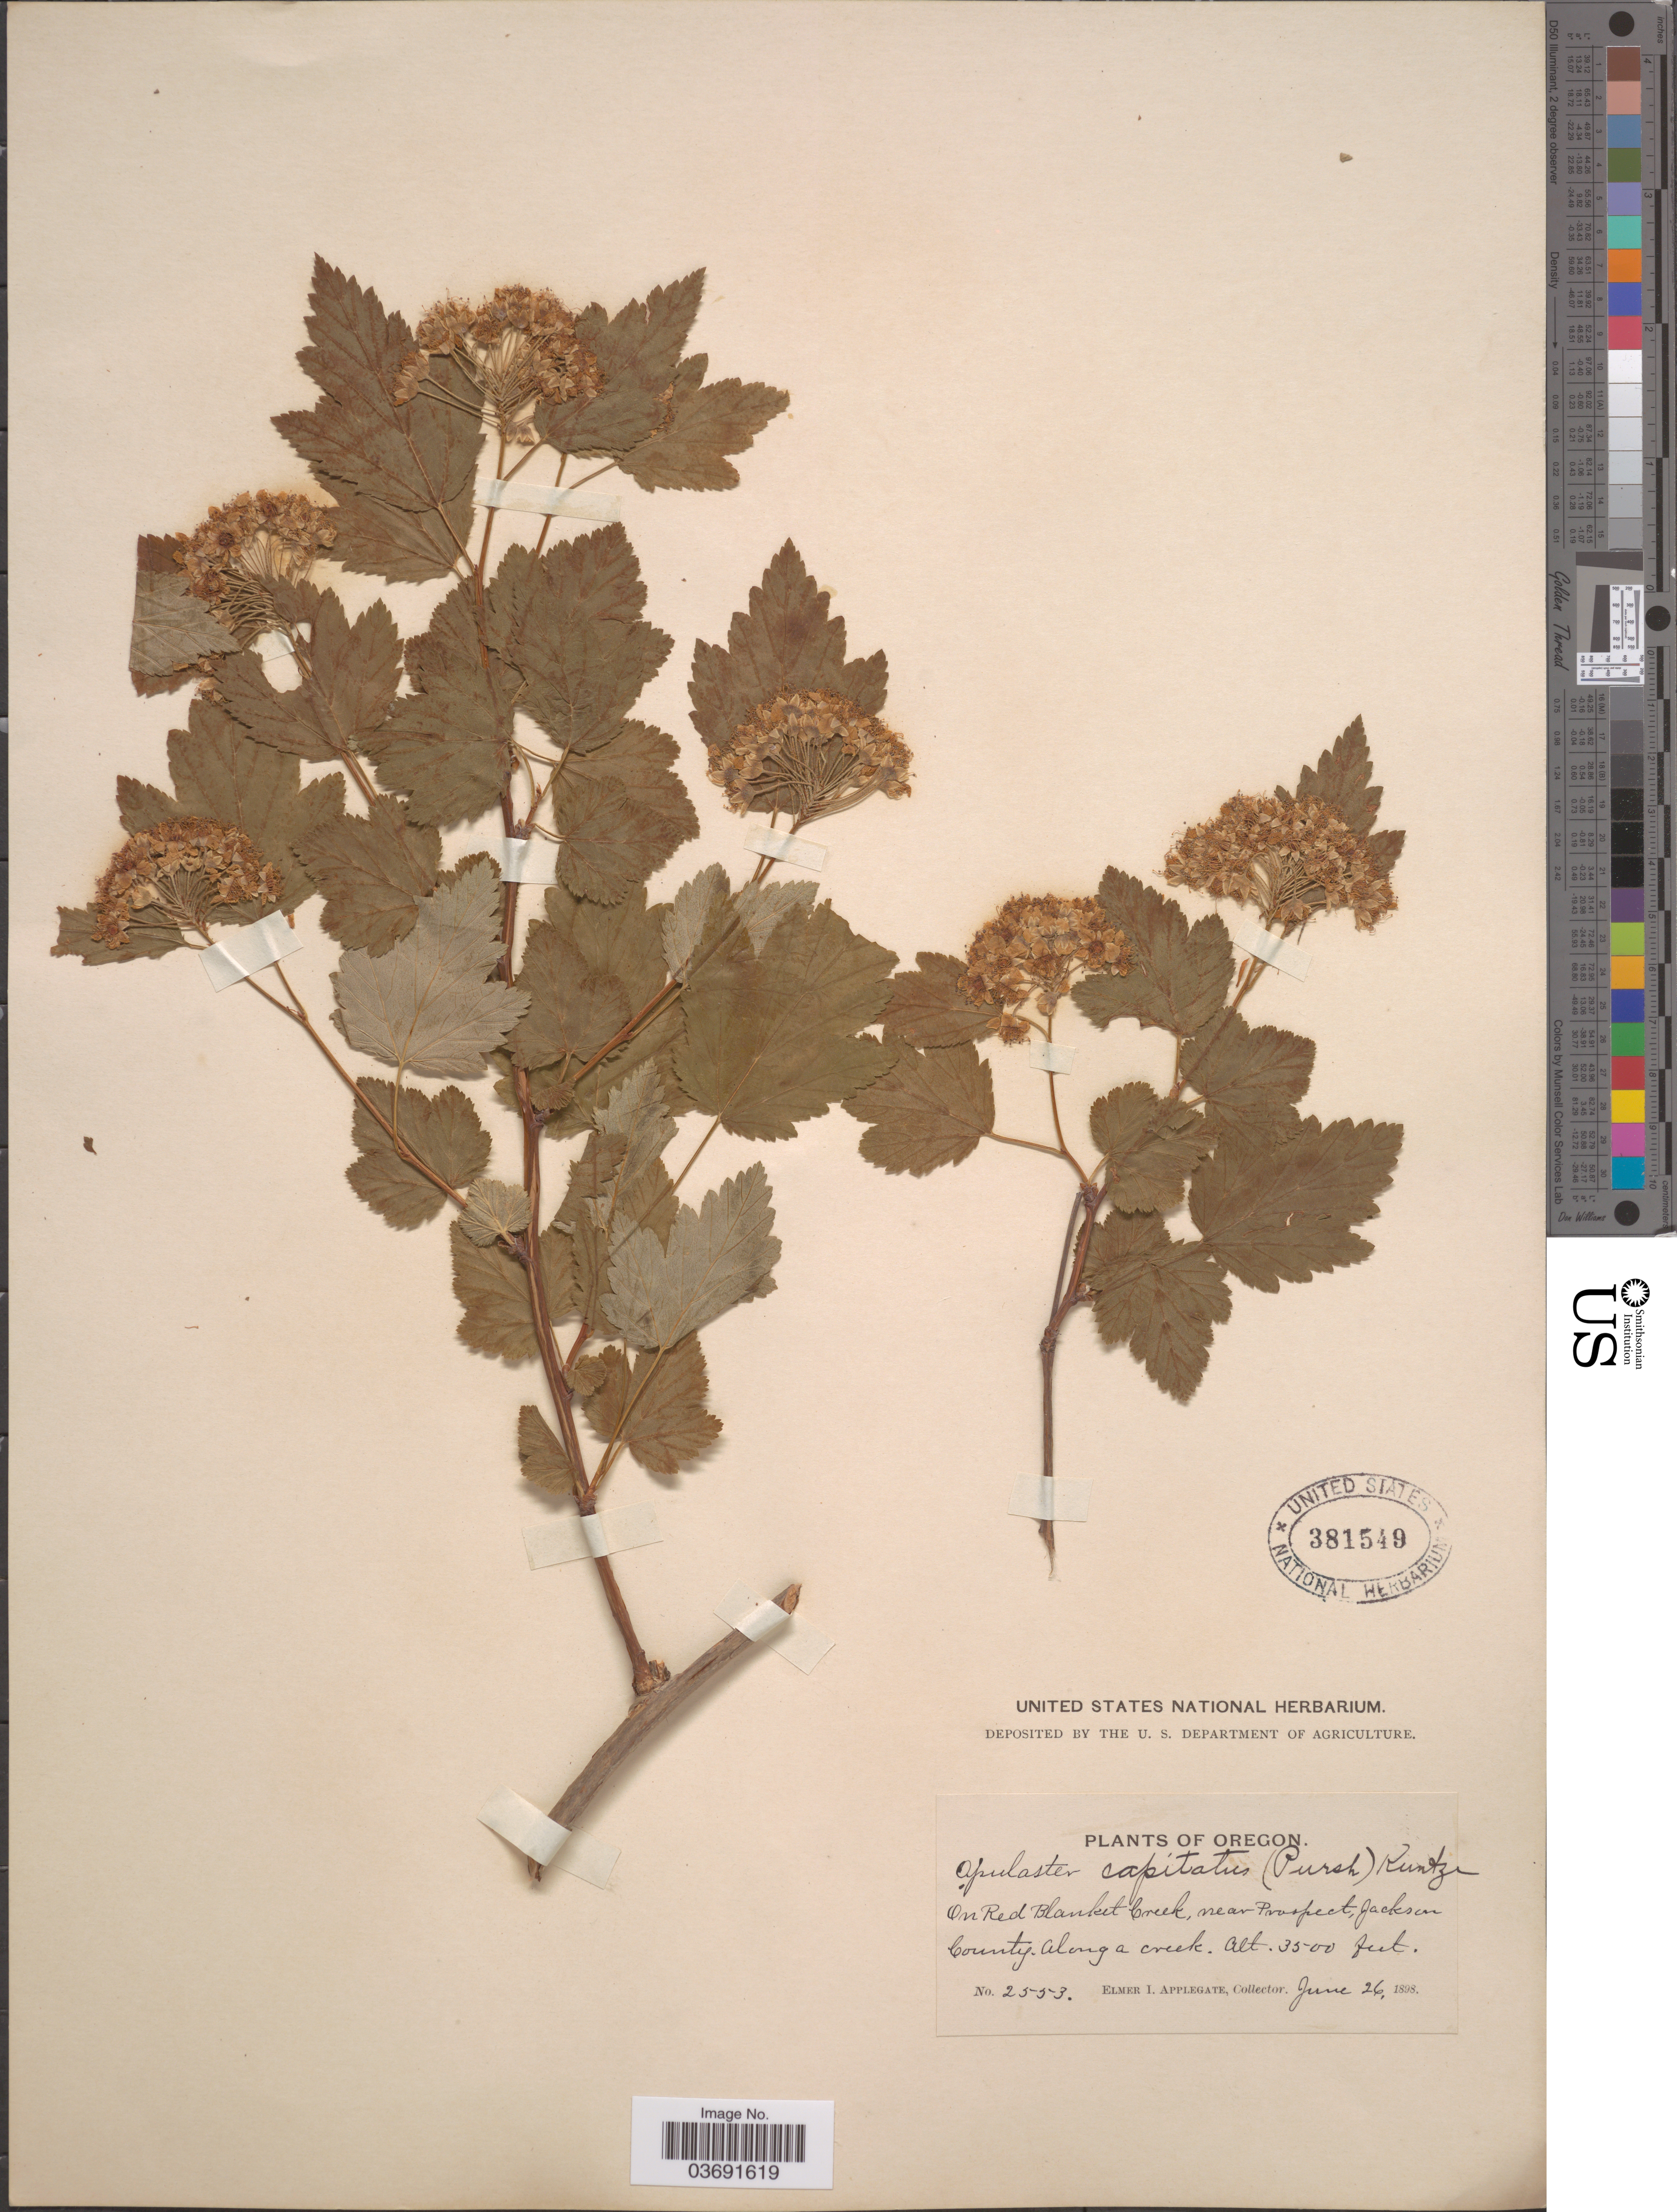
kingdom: Plantae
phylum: Tracheophyta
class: Magnoliopsida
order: Rosales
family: Rosaceae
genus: Physocarpus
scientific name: Physocarpus capitatus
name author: (Pursh) Kuntze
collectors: E. I. Applegate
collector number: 2553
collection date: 1898-06-26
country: United States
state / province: Oregon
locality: On Red Blanket Creek, near Prospect, Jackson County.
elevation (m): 1067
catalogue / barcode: US 381549